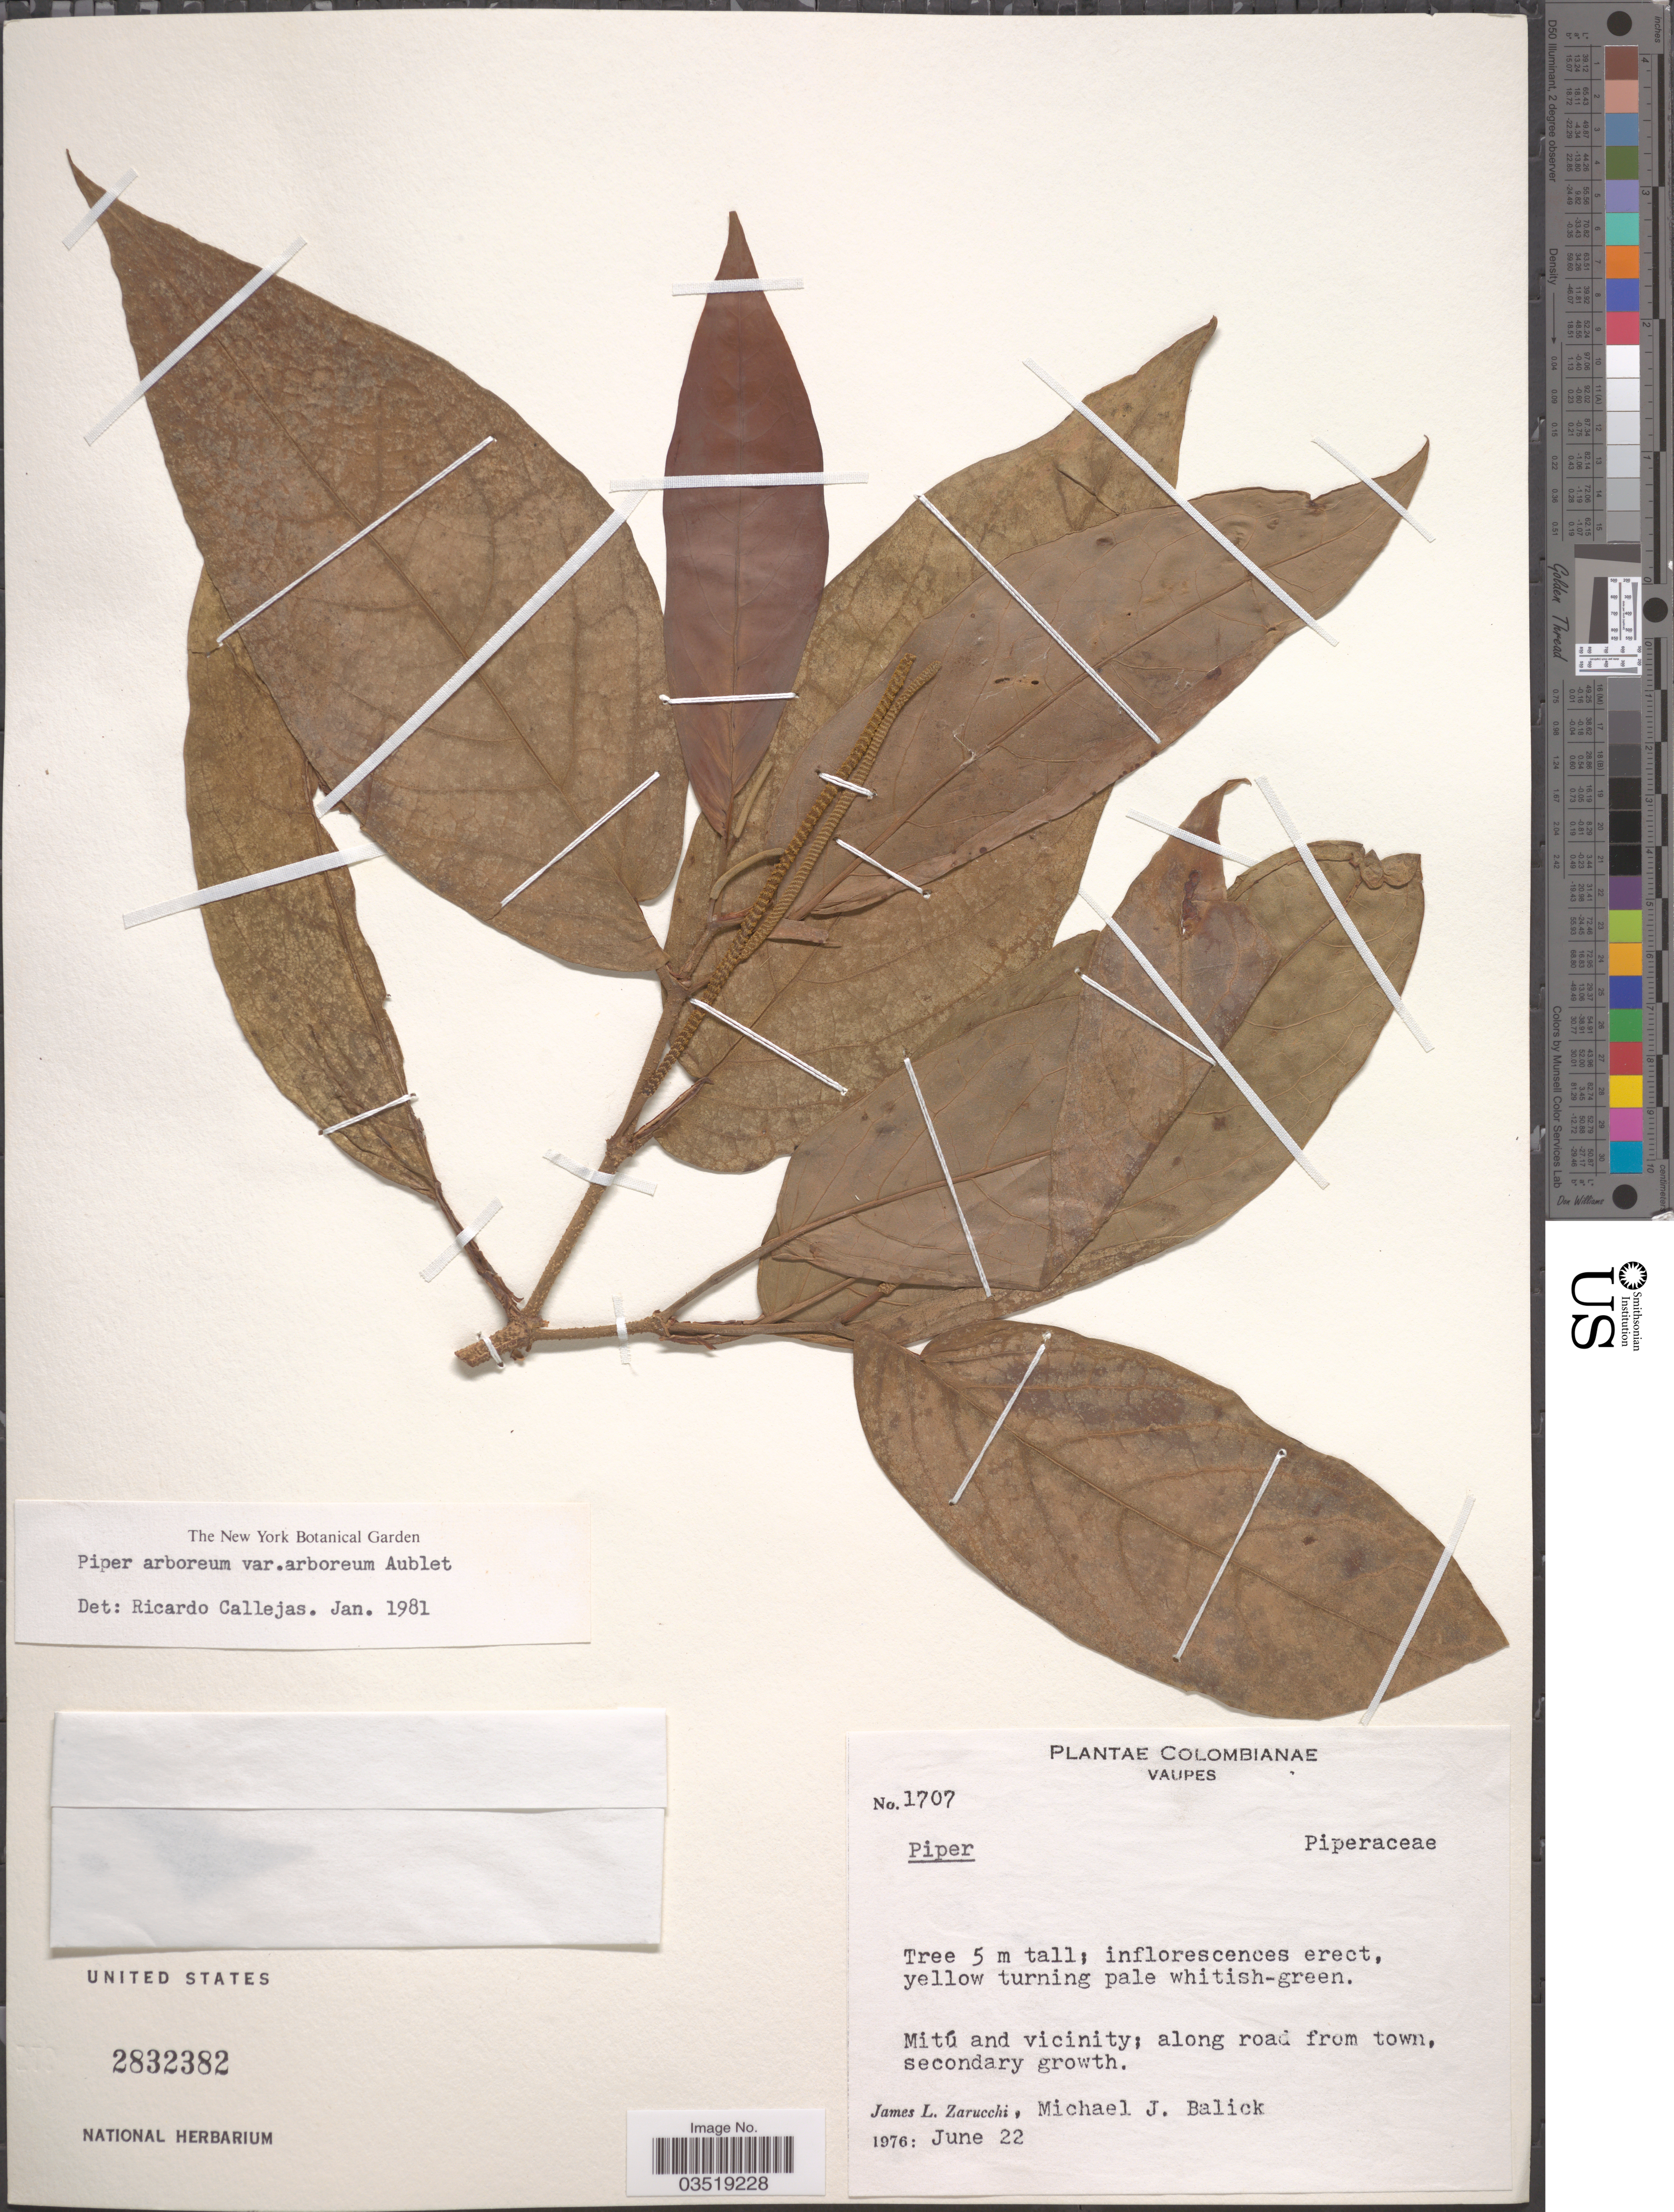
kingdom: Plantae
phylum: Tracheophyta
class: Magnoliopsida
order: Piperales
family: Piperaceae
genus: Piper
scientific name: Piper arboreum var. arboreum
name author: Aubl.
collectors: J. L. Zarucchi & M. J. Balick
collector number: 1707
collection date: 1976-06-22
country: Colombia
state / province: Vaupés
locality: Mitú and vicinity.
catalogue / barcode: US 2832382